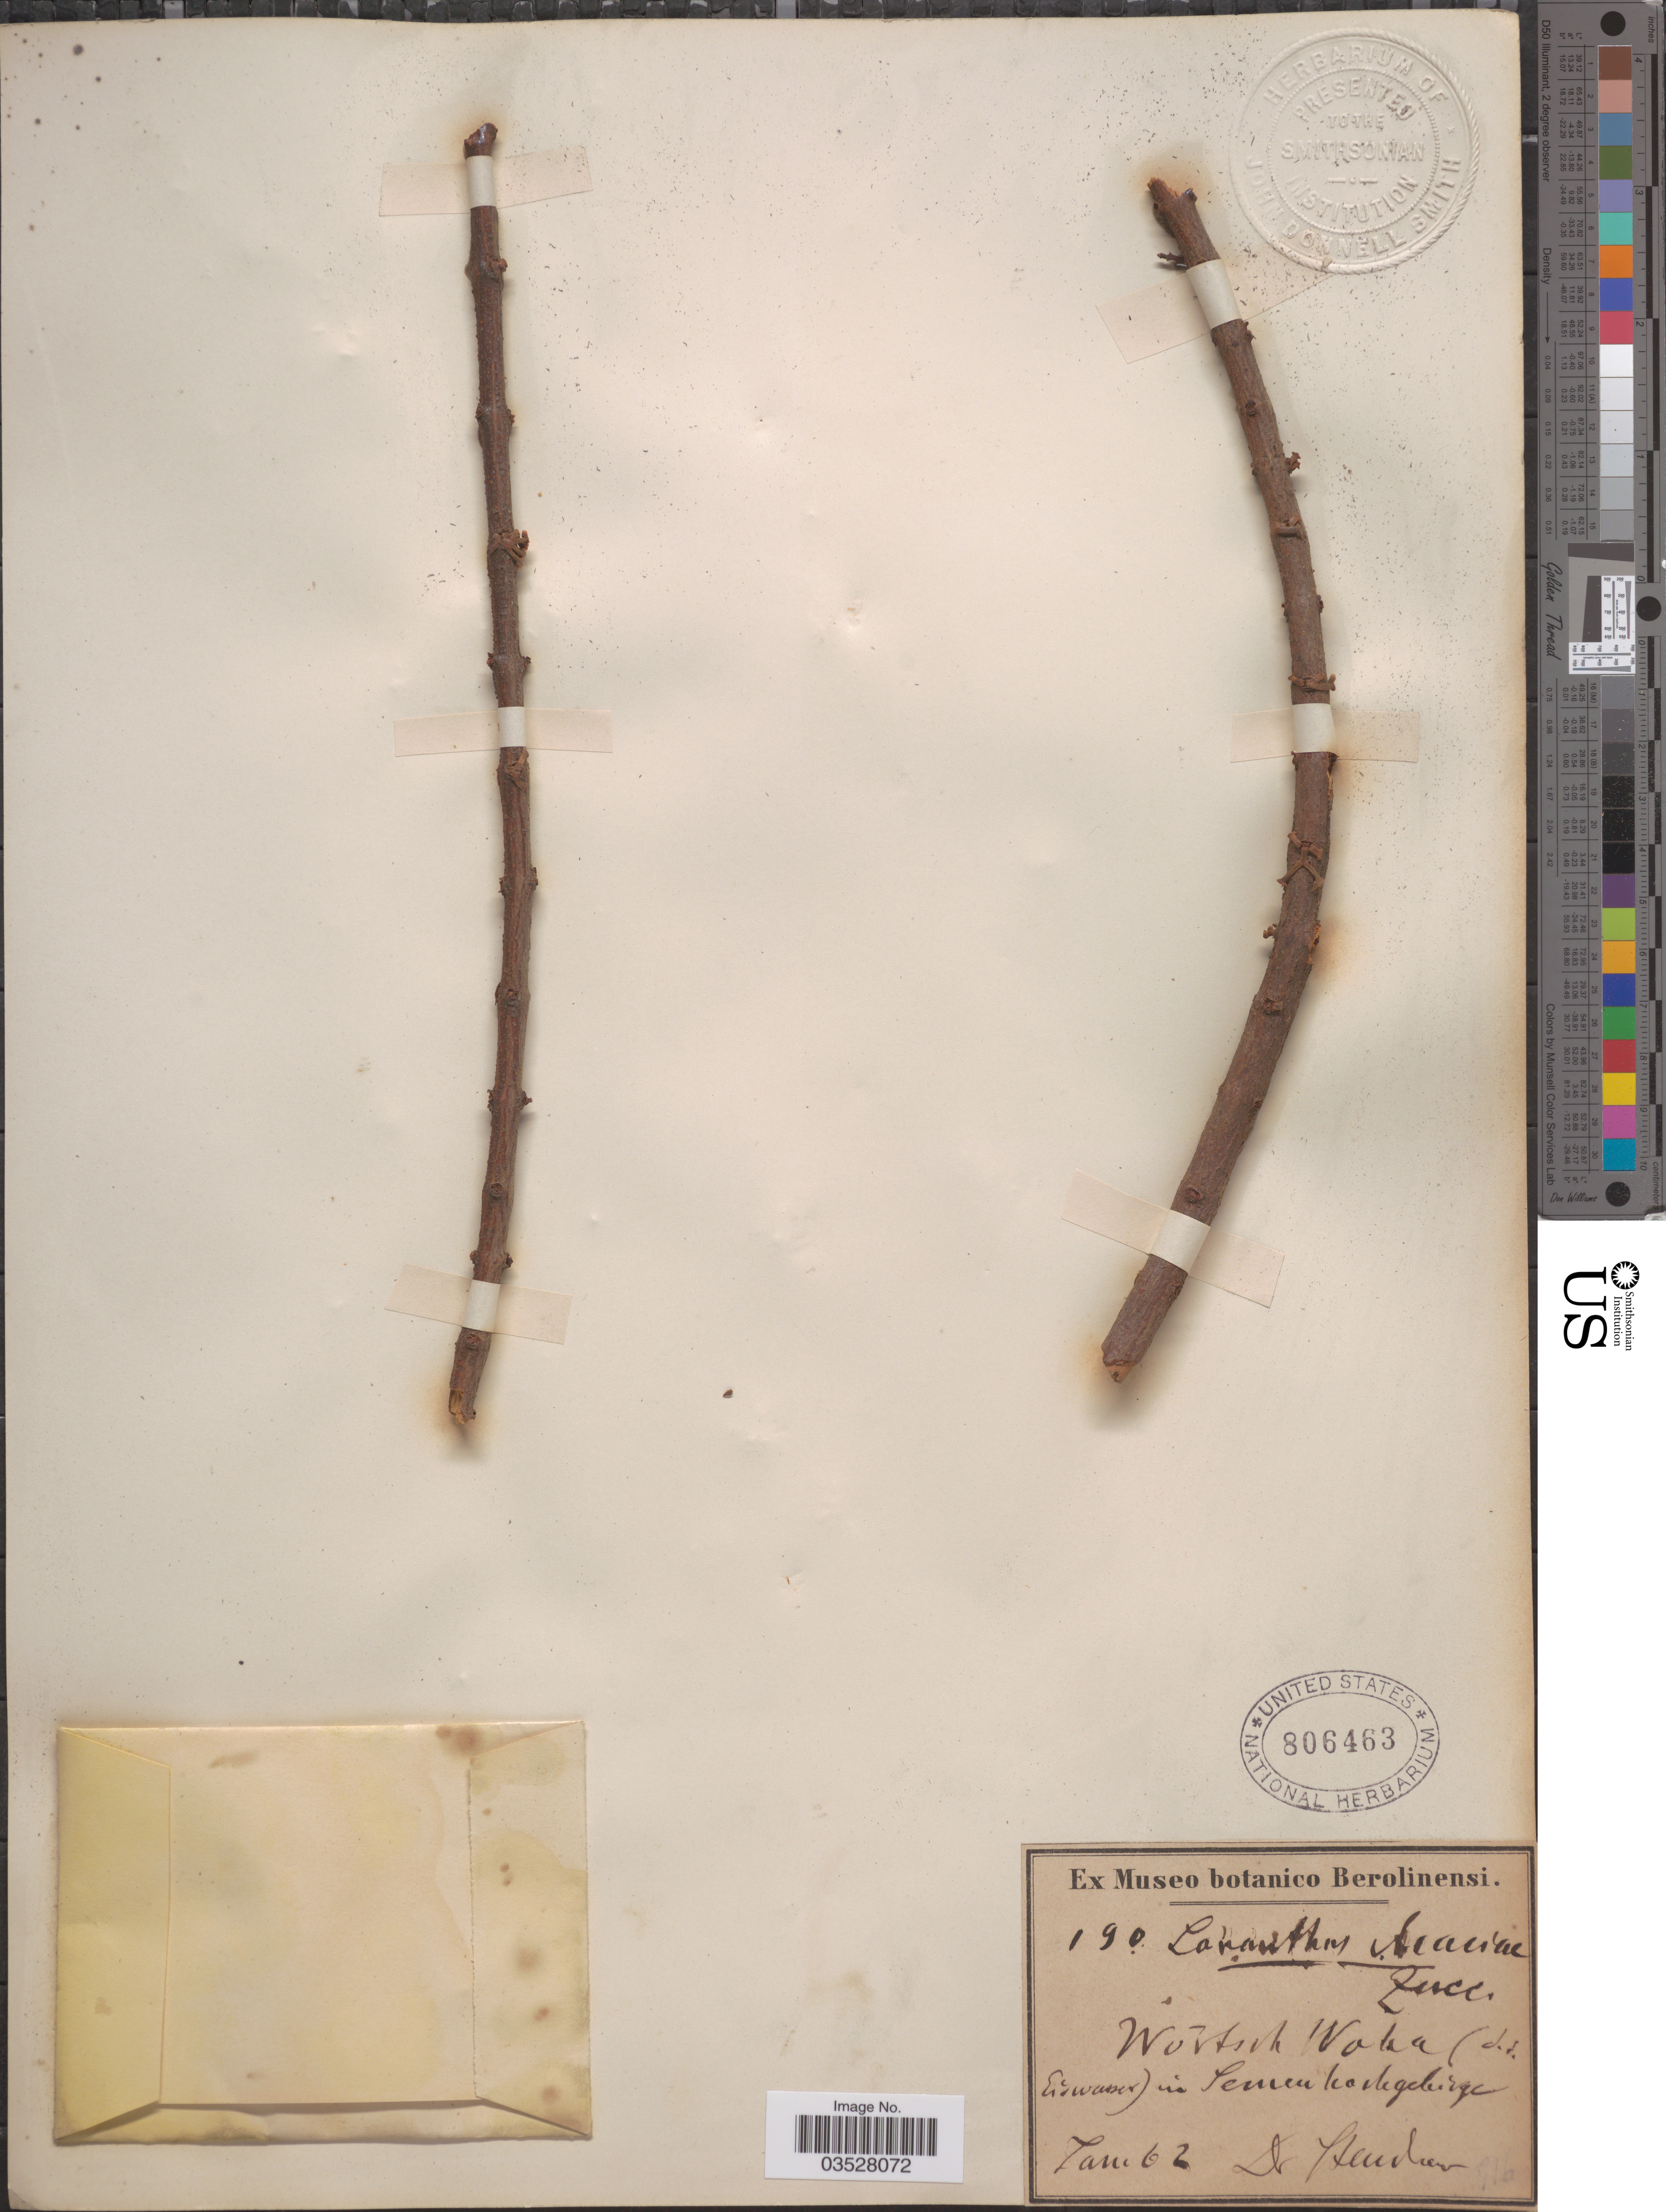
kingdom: Plantae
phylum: Tracheophyta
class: Magnoliopsida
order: Santalales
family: Loranthaceae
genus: Plicosepalus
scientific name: Plicosepalus acaciae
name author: (Zucc.) Wiens & Polhill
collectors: -. Steudner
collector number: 190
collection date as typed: Transcribed d/m/y: //62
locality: Wortuk [interpreted] Waka (d.s. Eiswaber) [interpreted] in Semen hochgebirge [interpreted].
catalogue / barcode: US 806463